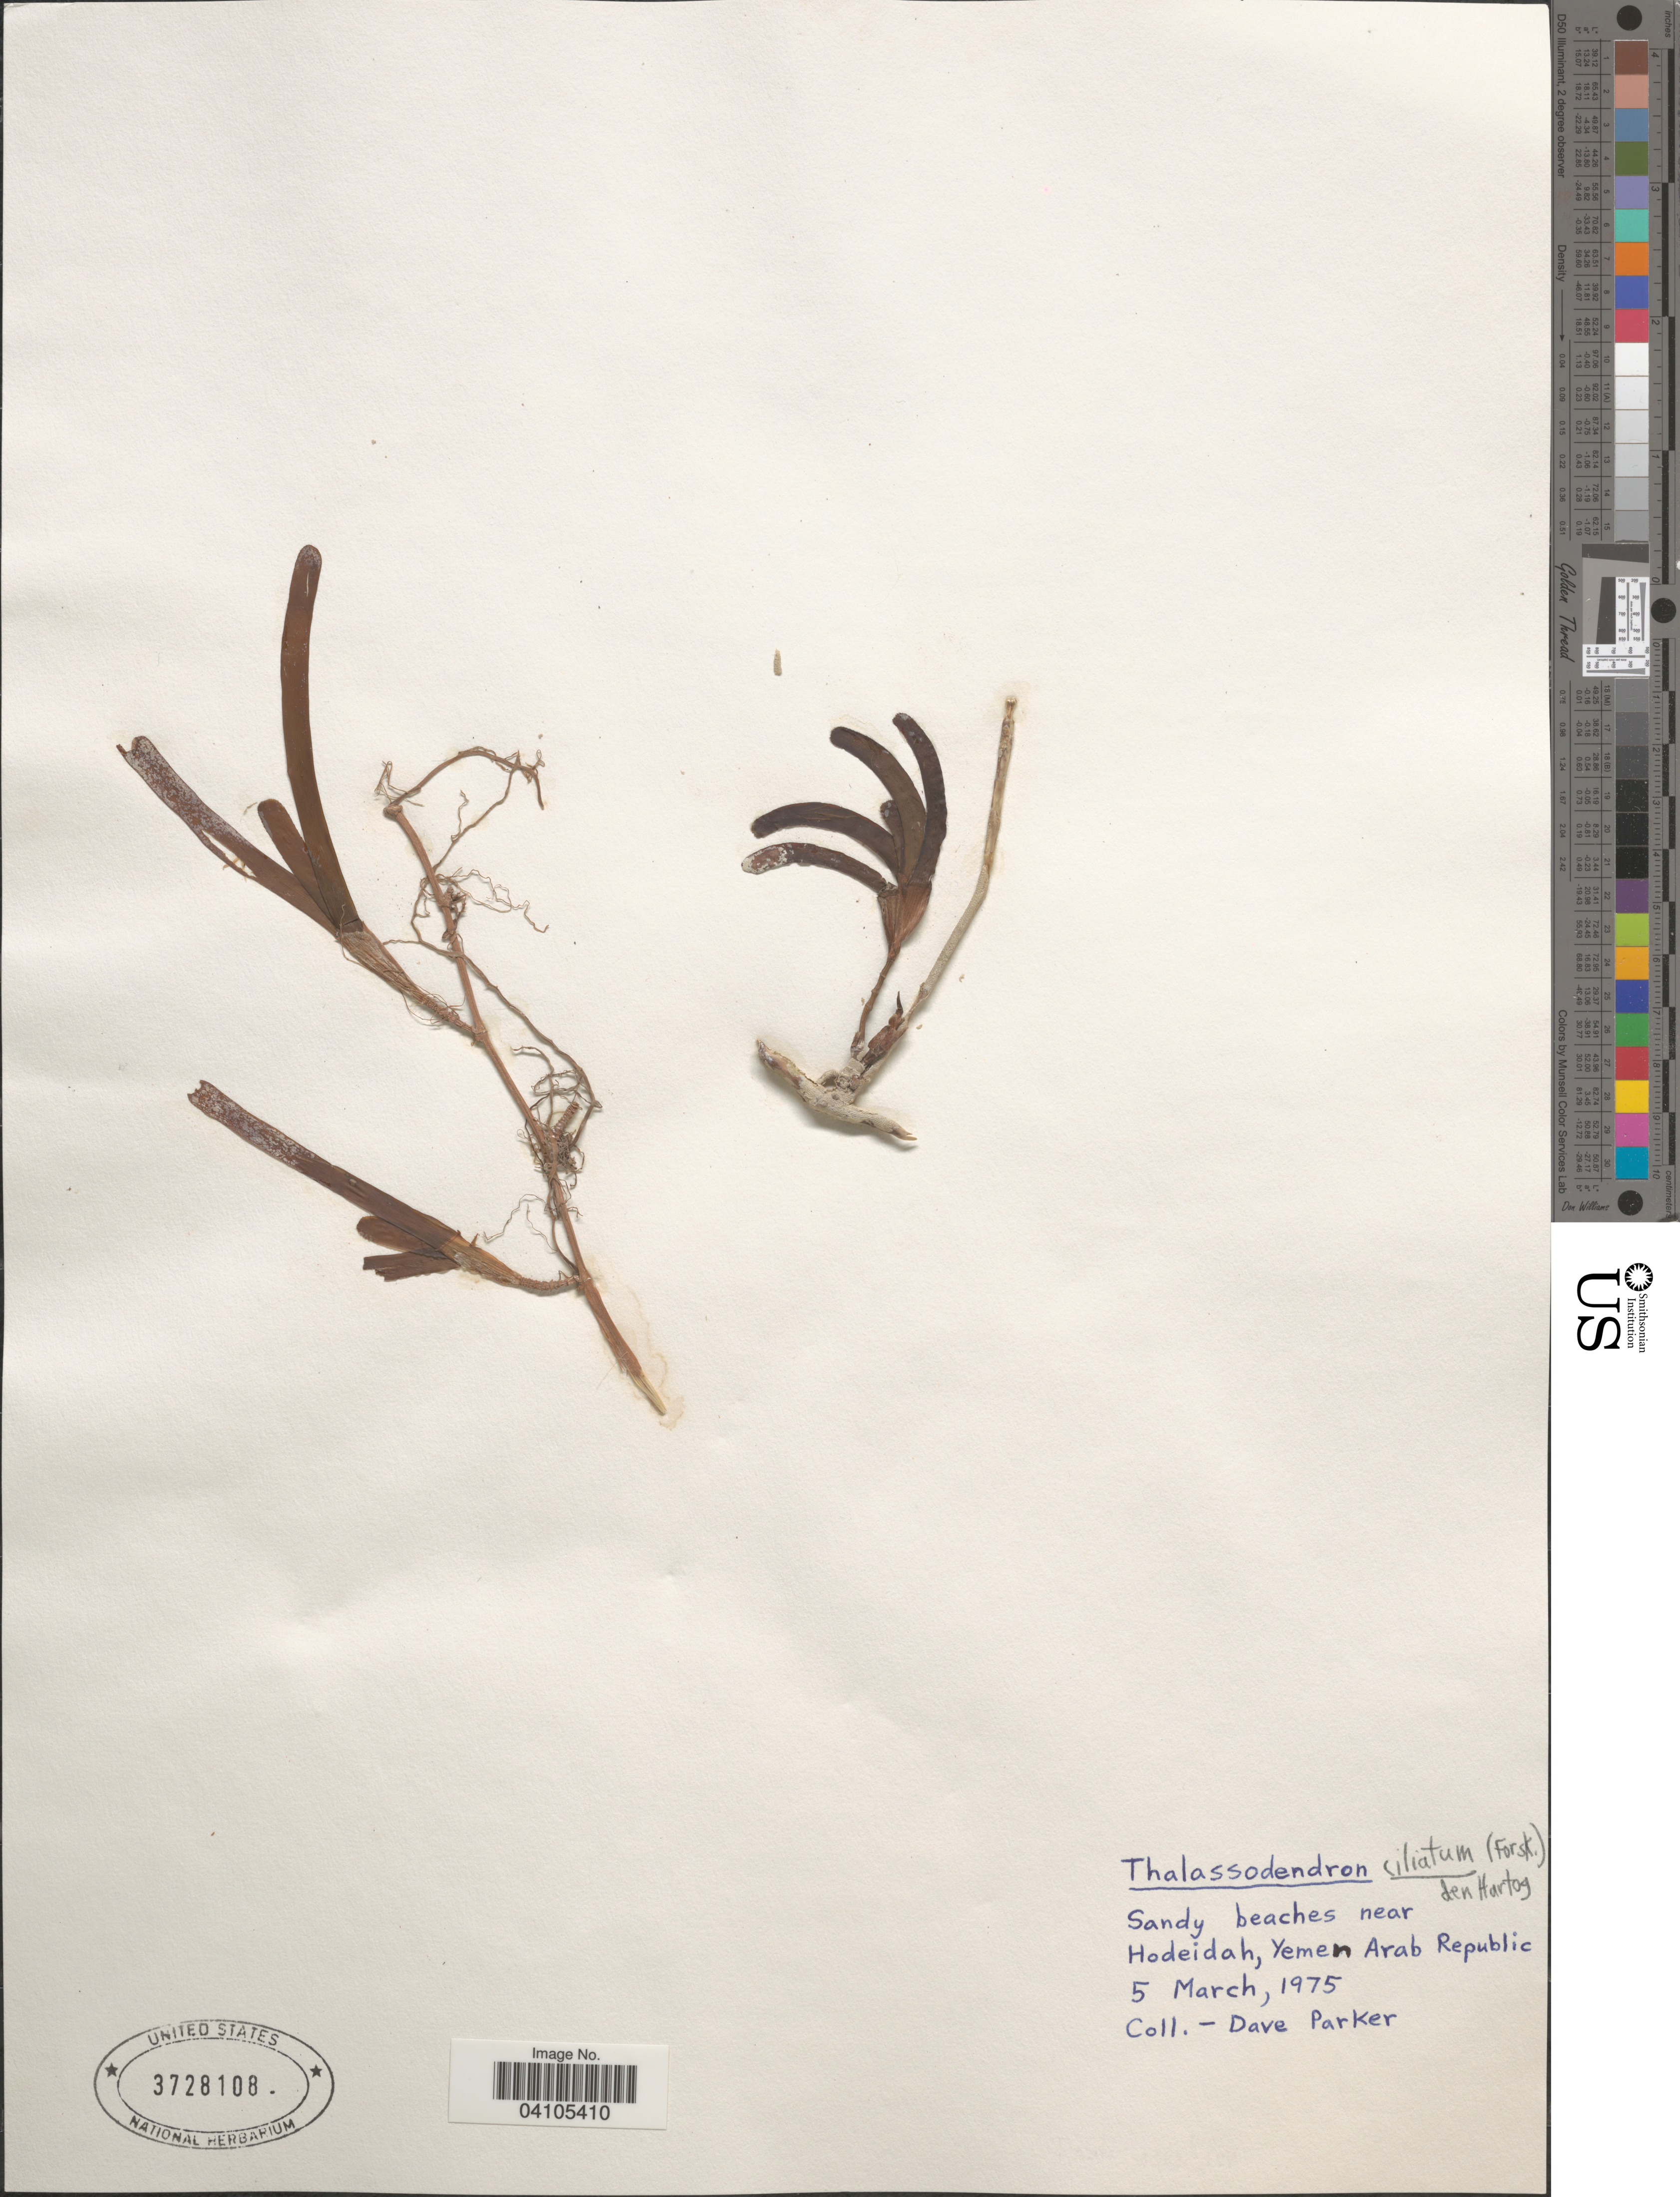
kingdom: Plantae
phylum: Tracheophyta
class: Liliopsida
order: Alismatales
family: Cymodoceaceae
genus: Thalassodendron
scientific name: Thalassodendron ciliatum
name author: (Forssk.) Hartog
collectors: D. Parker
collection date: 1975-03-05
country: Yemen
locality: Sandy beaches near Hodeidah, Yemen Arab Republic.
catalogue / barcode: US 3728108